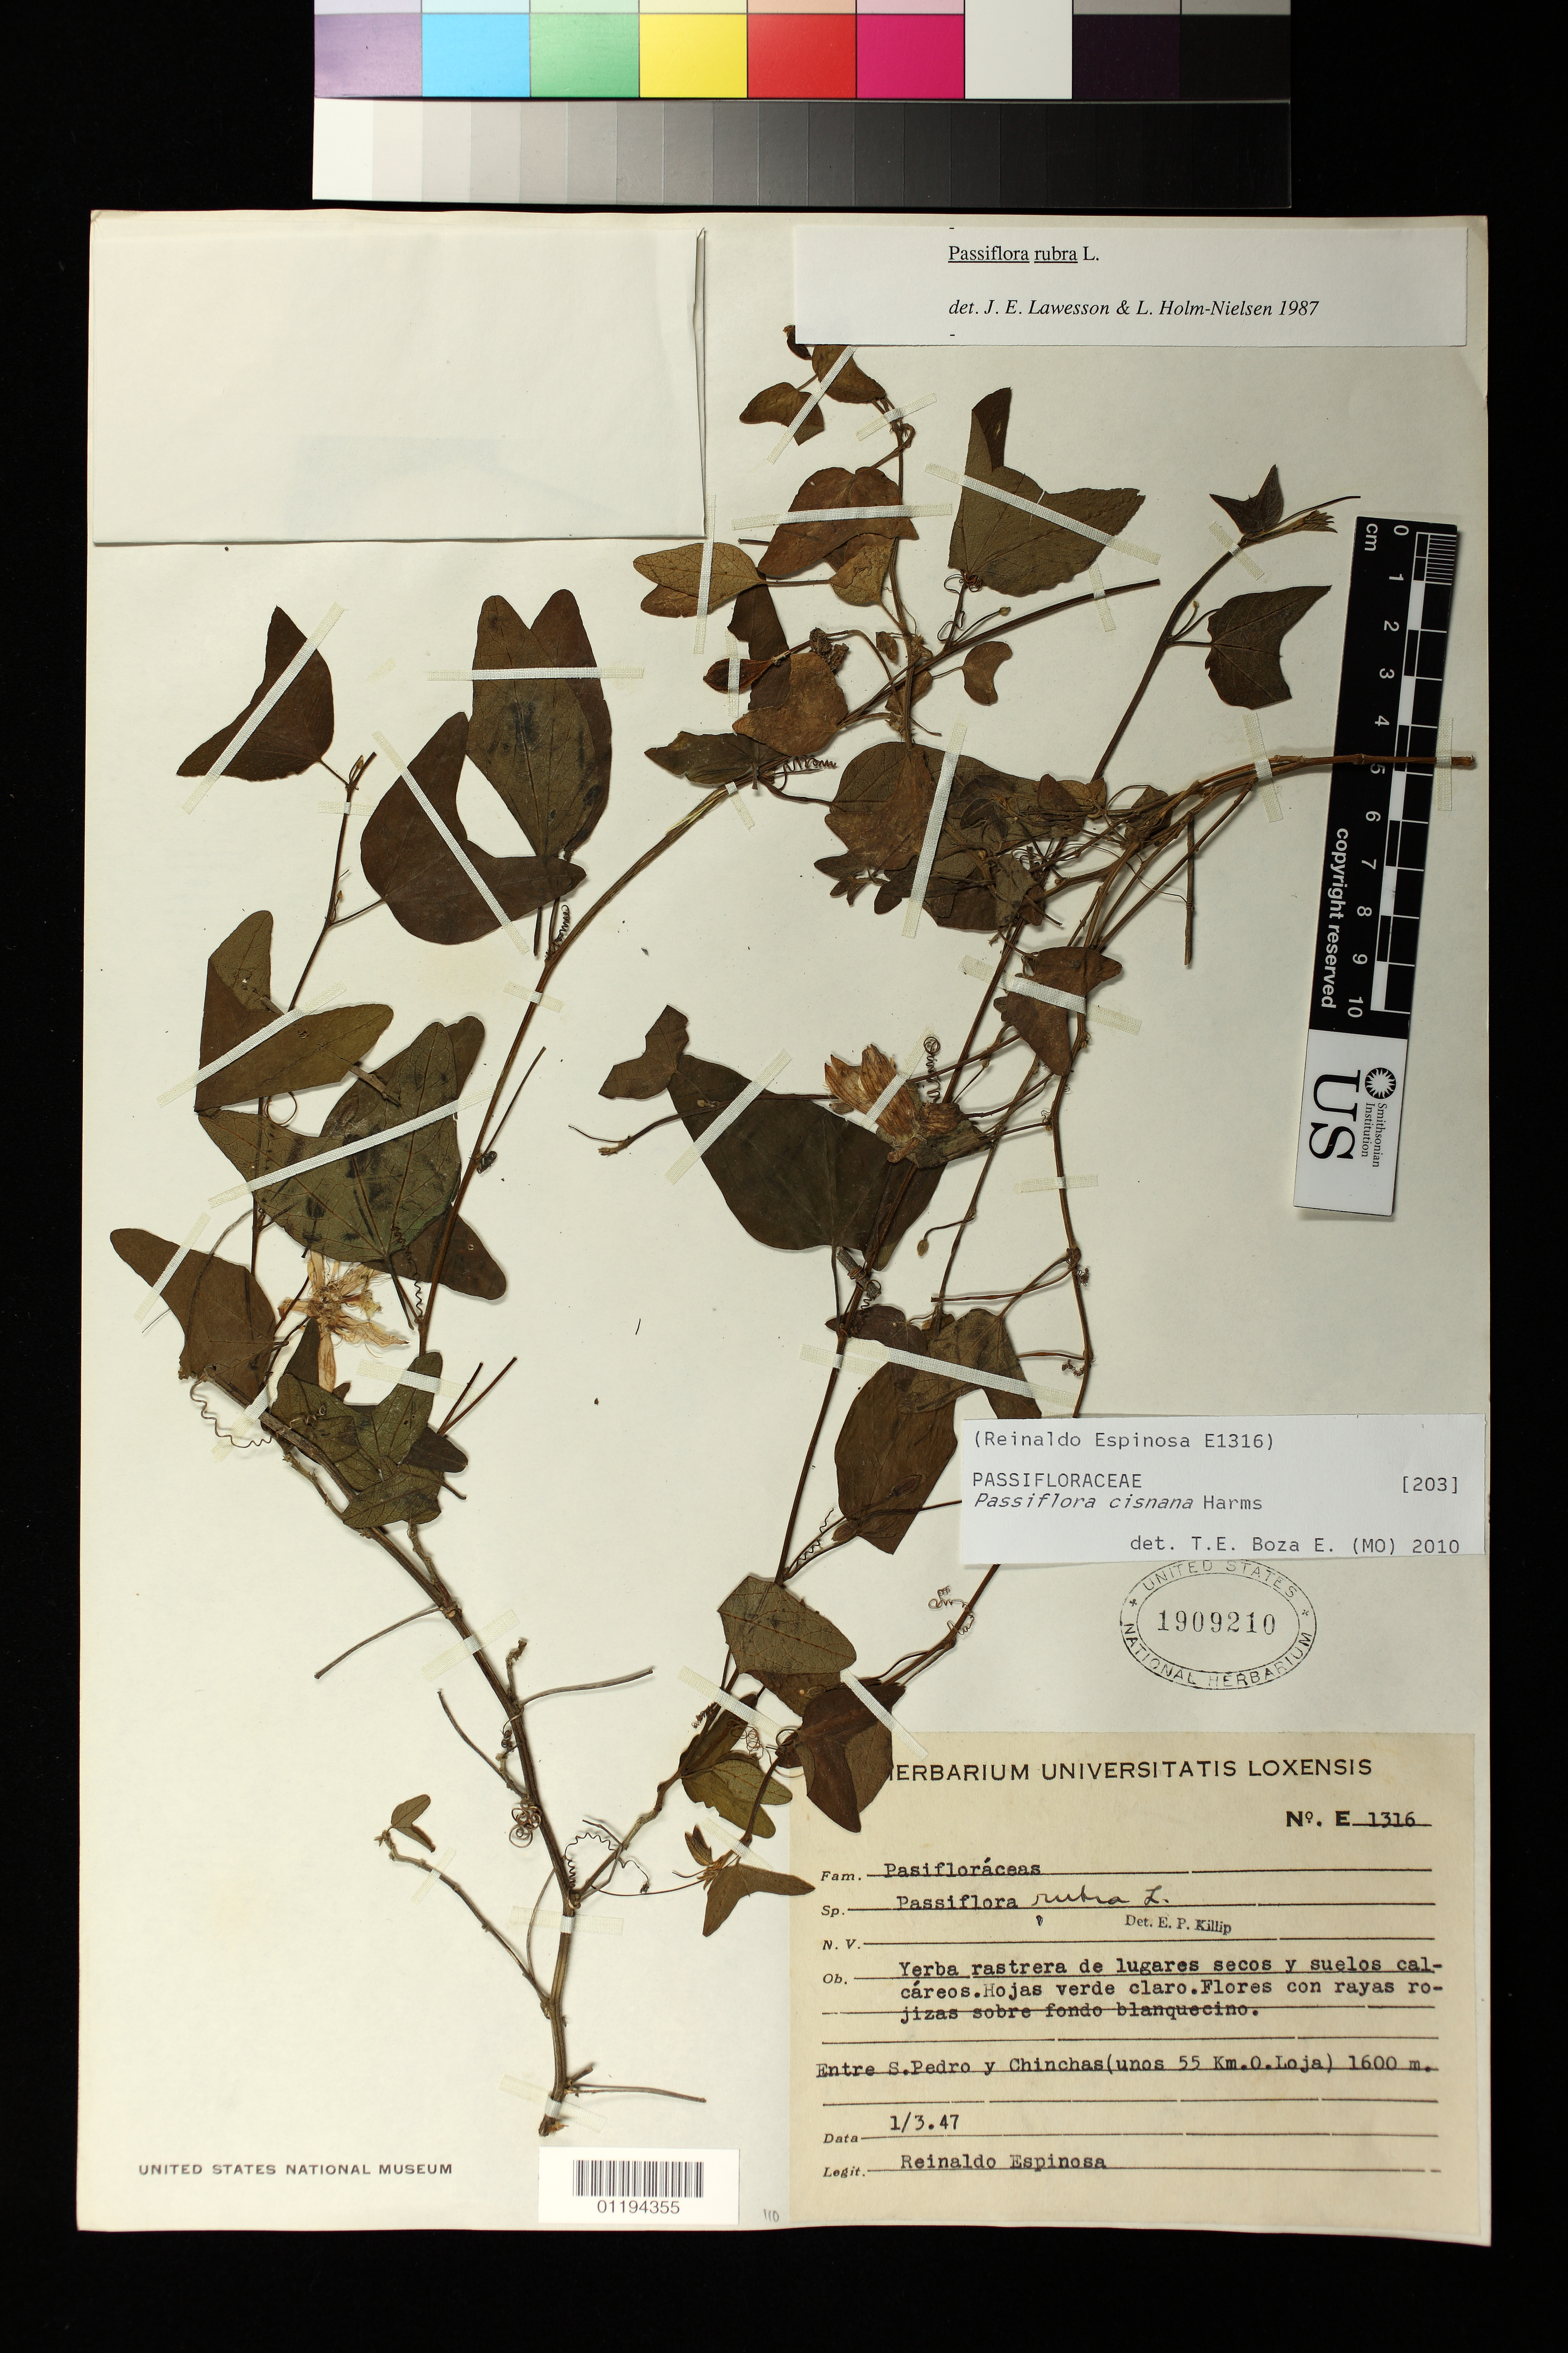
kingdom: Plantae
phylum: Tracheophyta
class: Magnoliopsida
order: Malpighiales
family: Passifloraceae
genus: Passiflora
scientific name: Passiflora cisnana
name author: Harms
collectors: R. Espinosa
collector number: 1316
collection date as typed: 01 Mar 1947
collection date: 1947-03-01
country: Ecuador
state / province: Loja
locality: Entre San Pedro y Chinchas (unos 55 Km. O. Loja)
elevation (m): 1600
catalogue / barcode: US 1909210